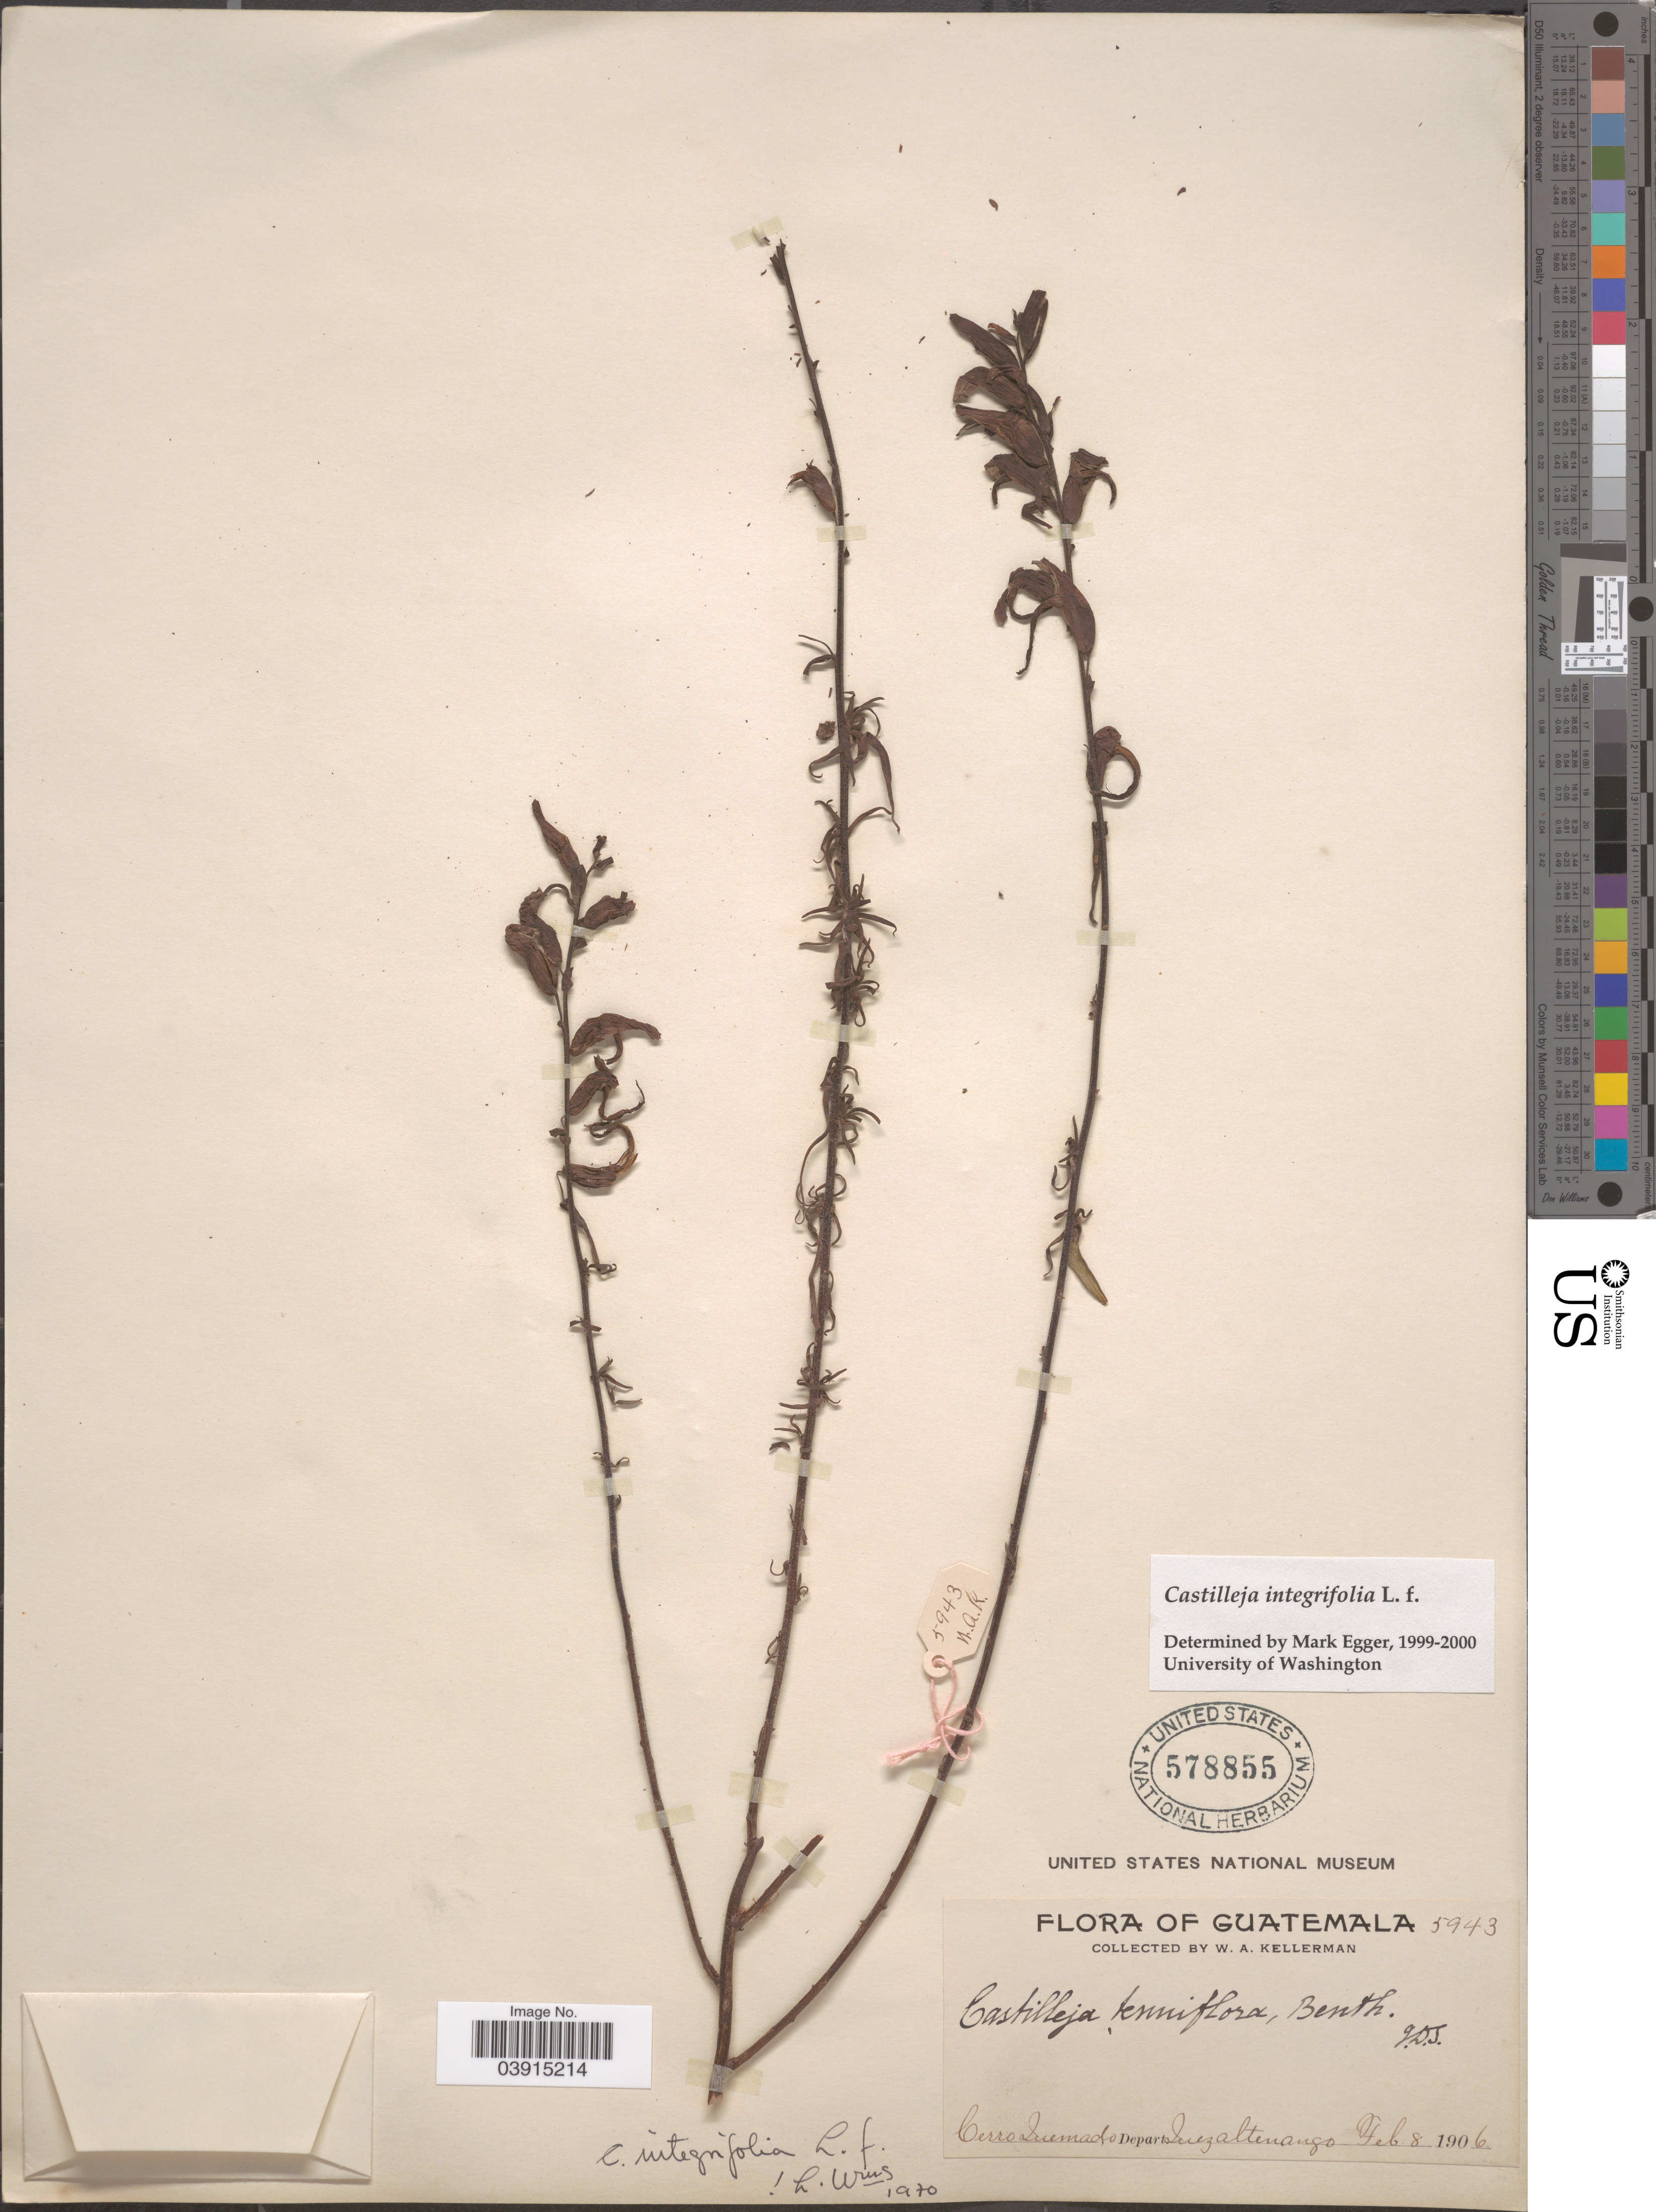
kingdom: Plantae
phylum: Tracheophyta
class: Magnoliopsida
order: Lamiales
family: Orobanchaceae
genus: Castilleja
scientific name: Castilleja integrifolia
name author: L. f.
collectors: W. Kellerman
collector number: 5943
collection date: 1906-02-08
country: Guatemala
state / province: Quetzaltenango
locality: Cerro Quemado, Depart. Quezaltenango.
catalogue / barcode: US 578855